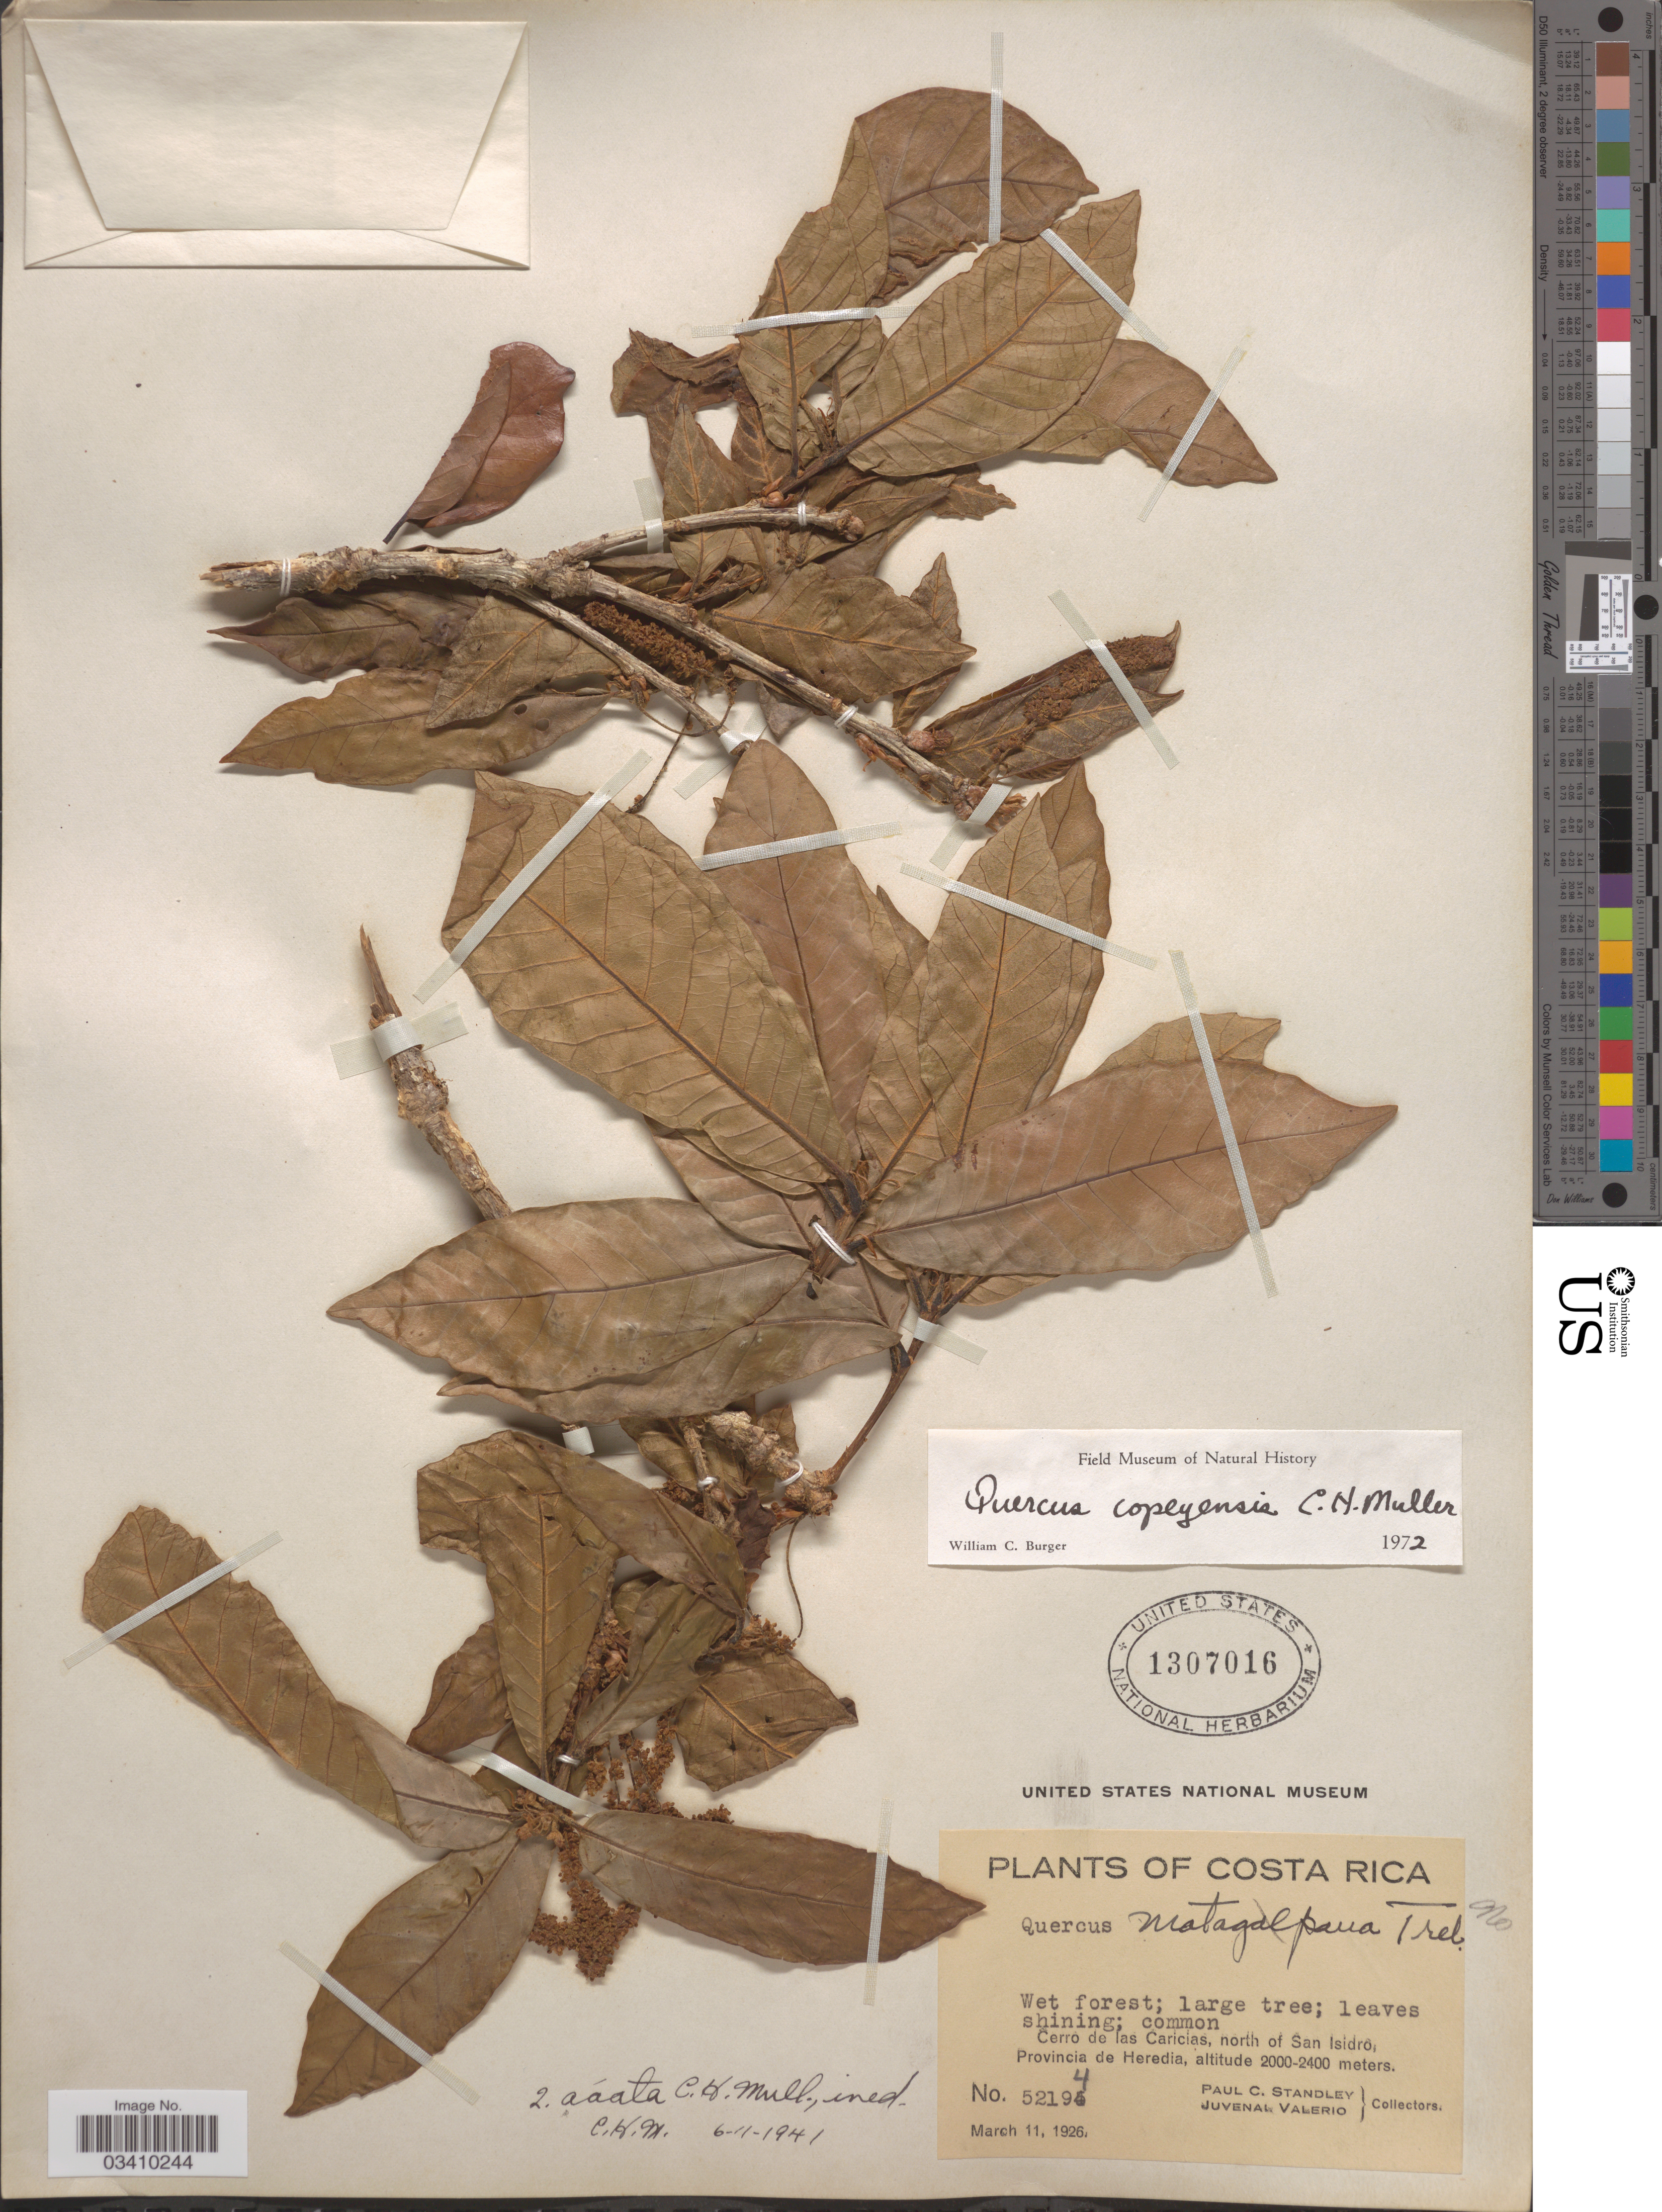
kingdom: Plantae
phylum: Tracheophyta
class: Magnoliopsida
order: Fagales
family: Fagaceae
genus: Quercus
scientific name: Quercus copeyensis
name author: C.H. Müll.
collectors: P. C. Standley & J. Valerio R.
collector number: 52194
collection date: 1926-03-11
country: Costa Rica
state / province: Heredia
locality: Cerro de las Caricias, north of San Isidro.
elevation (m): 2000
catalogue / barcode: US 1307016